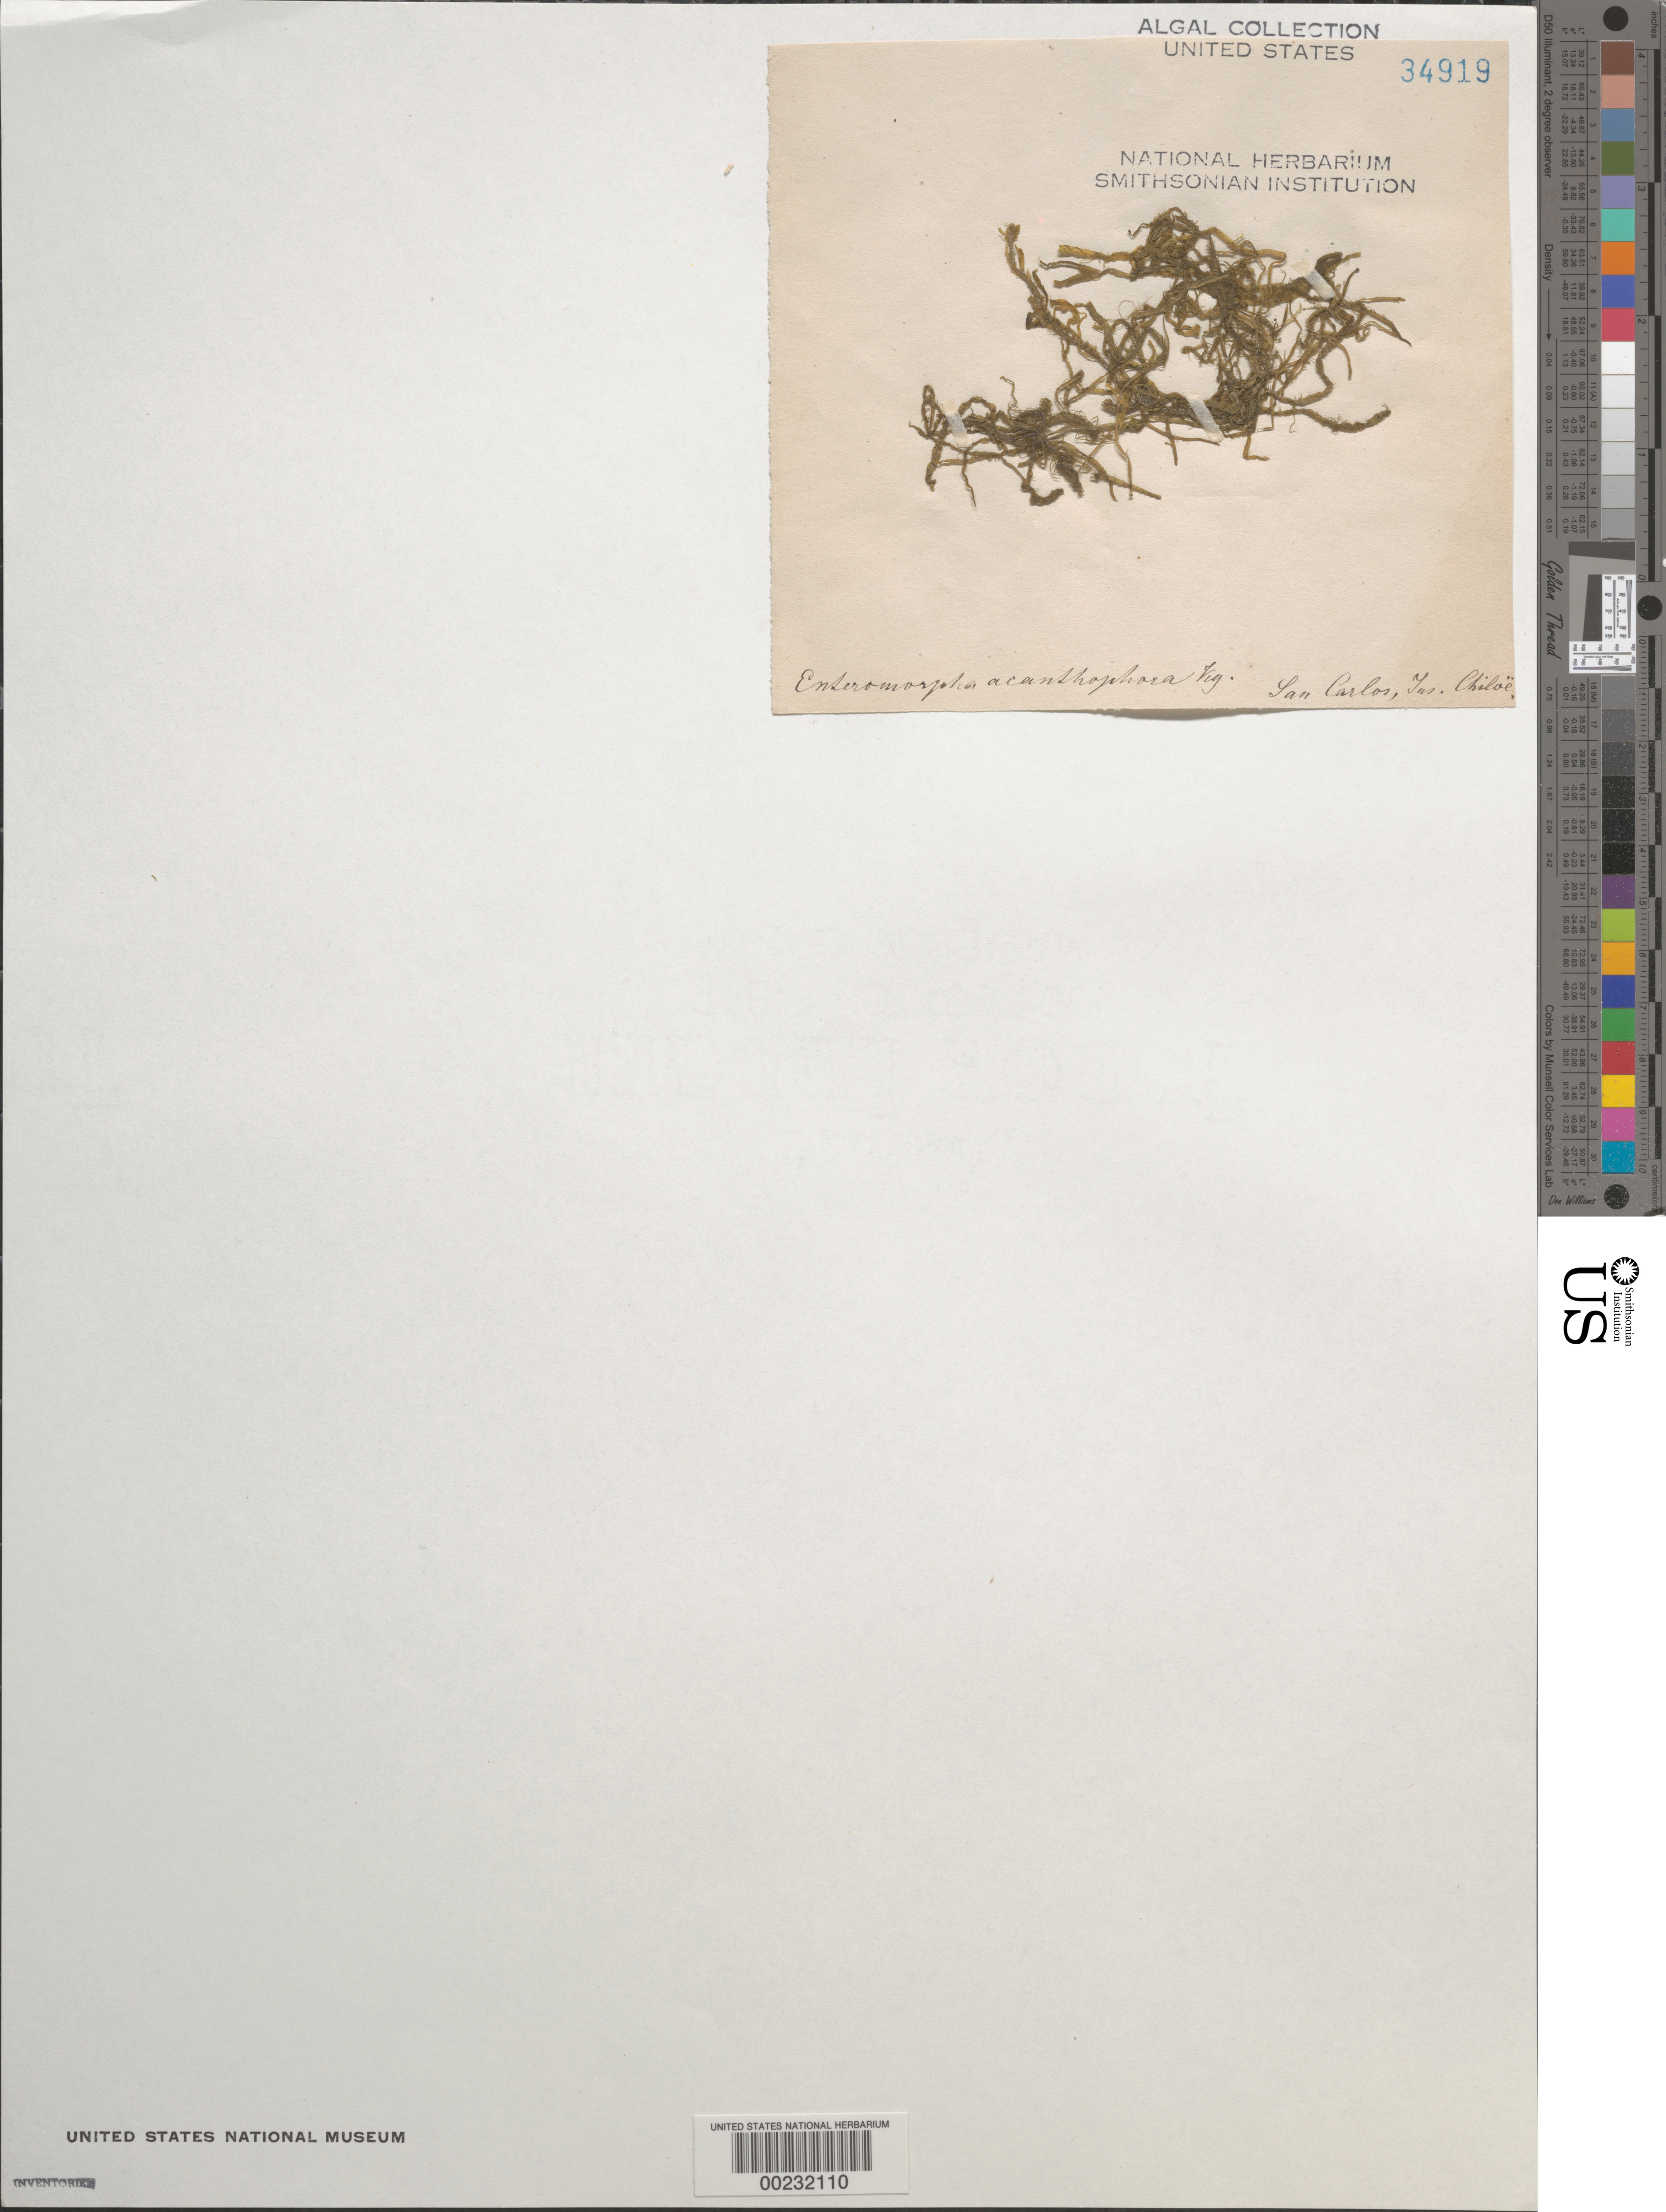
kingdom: Plantae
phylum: Chlorophyta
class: Ulvophyceae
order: Ulvales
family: Ulvaceae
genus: Ulva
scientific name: Ulva acanthophora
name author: (Kütz.) H.S. Hayden et al.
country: Chile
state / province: Los Lagos (X)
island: Isla Chiloé (Chiloe Island)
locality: San Carlos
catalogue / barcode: US 34919